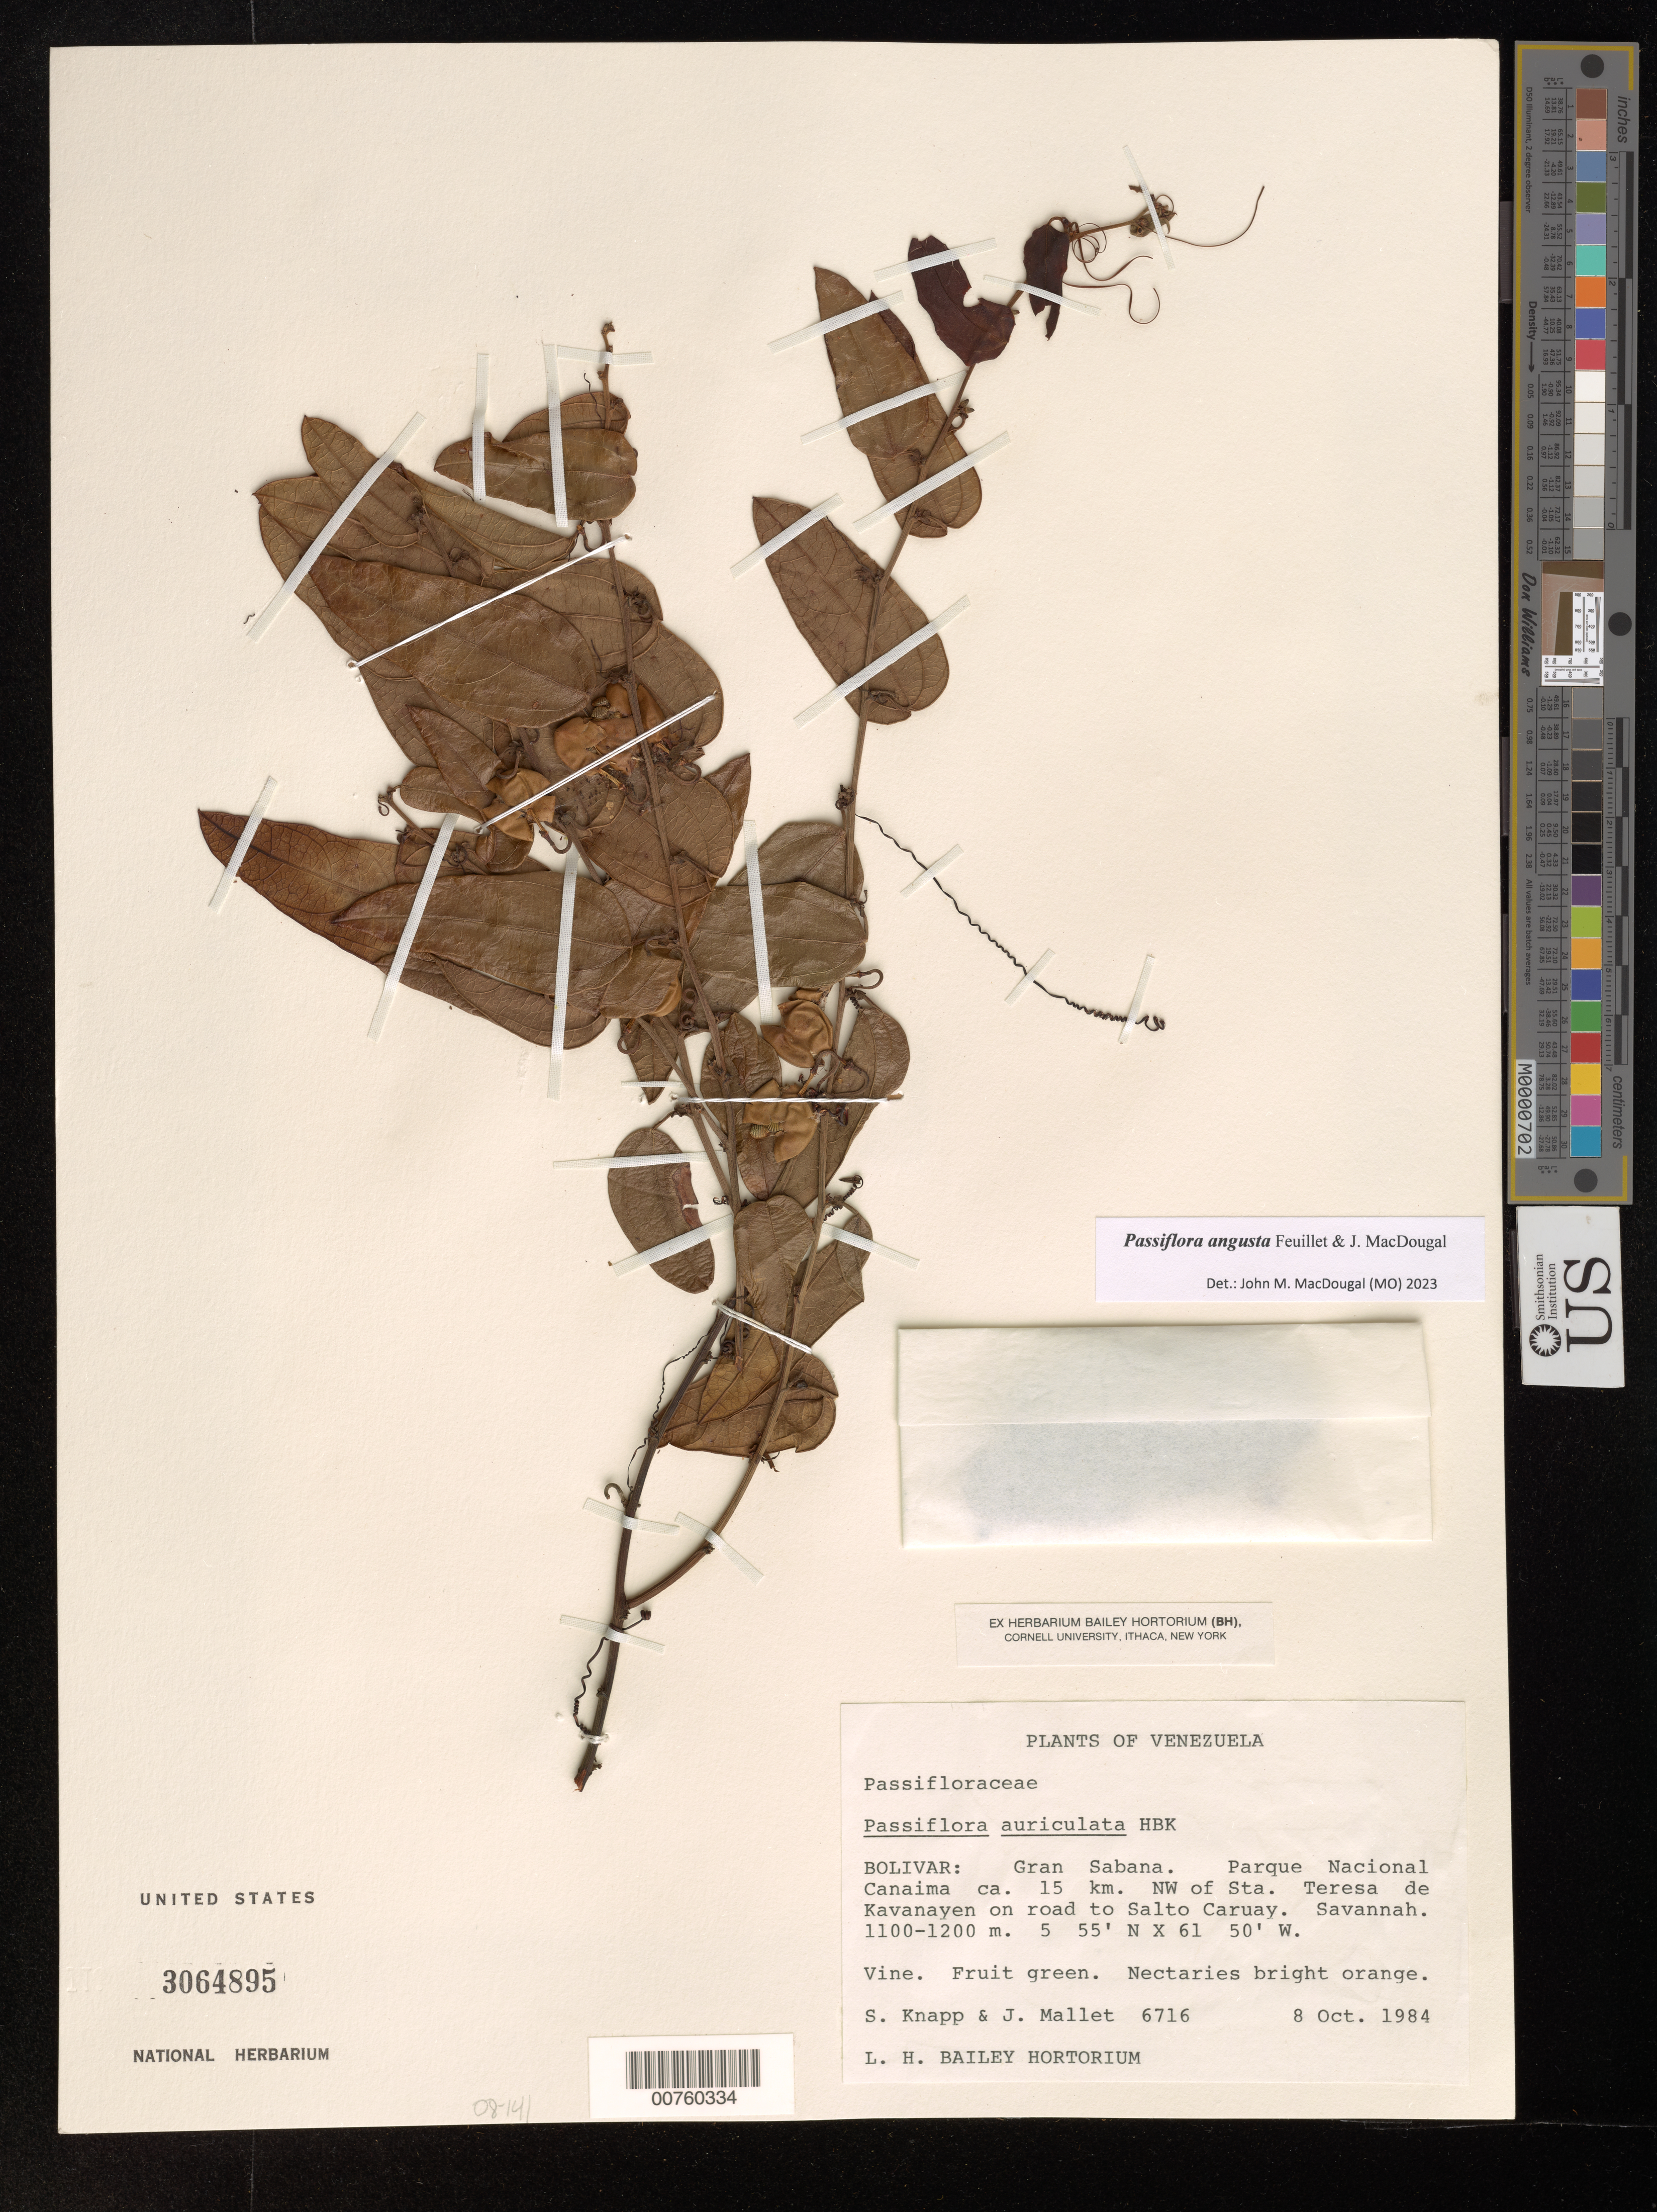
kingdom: Plantae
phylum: Tracheophyta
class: Magnoliopsida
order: Malpighiales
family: Passifloraceae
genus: Passiflora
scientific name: Passiflora angusta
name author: Feuillet & J.M. MacDougal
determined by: MacDougal, John M.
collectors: S. Knapp & J. Mallet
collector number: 6716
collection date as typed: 8-Oct-84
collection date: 1984-10-08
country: Venezuela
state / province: Bolívar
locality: Gran Sabana, Parque Nacional Canaima, 15 km NW of Sta. Teresa de Kavanayen, on road to Salto Caruay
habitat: Savanna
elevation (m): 1100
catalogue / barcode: US 3064895